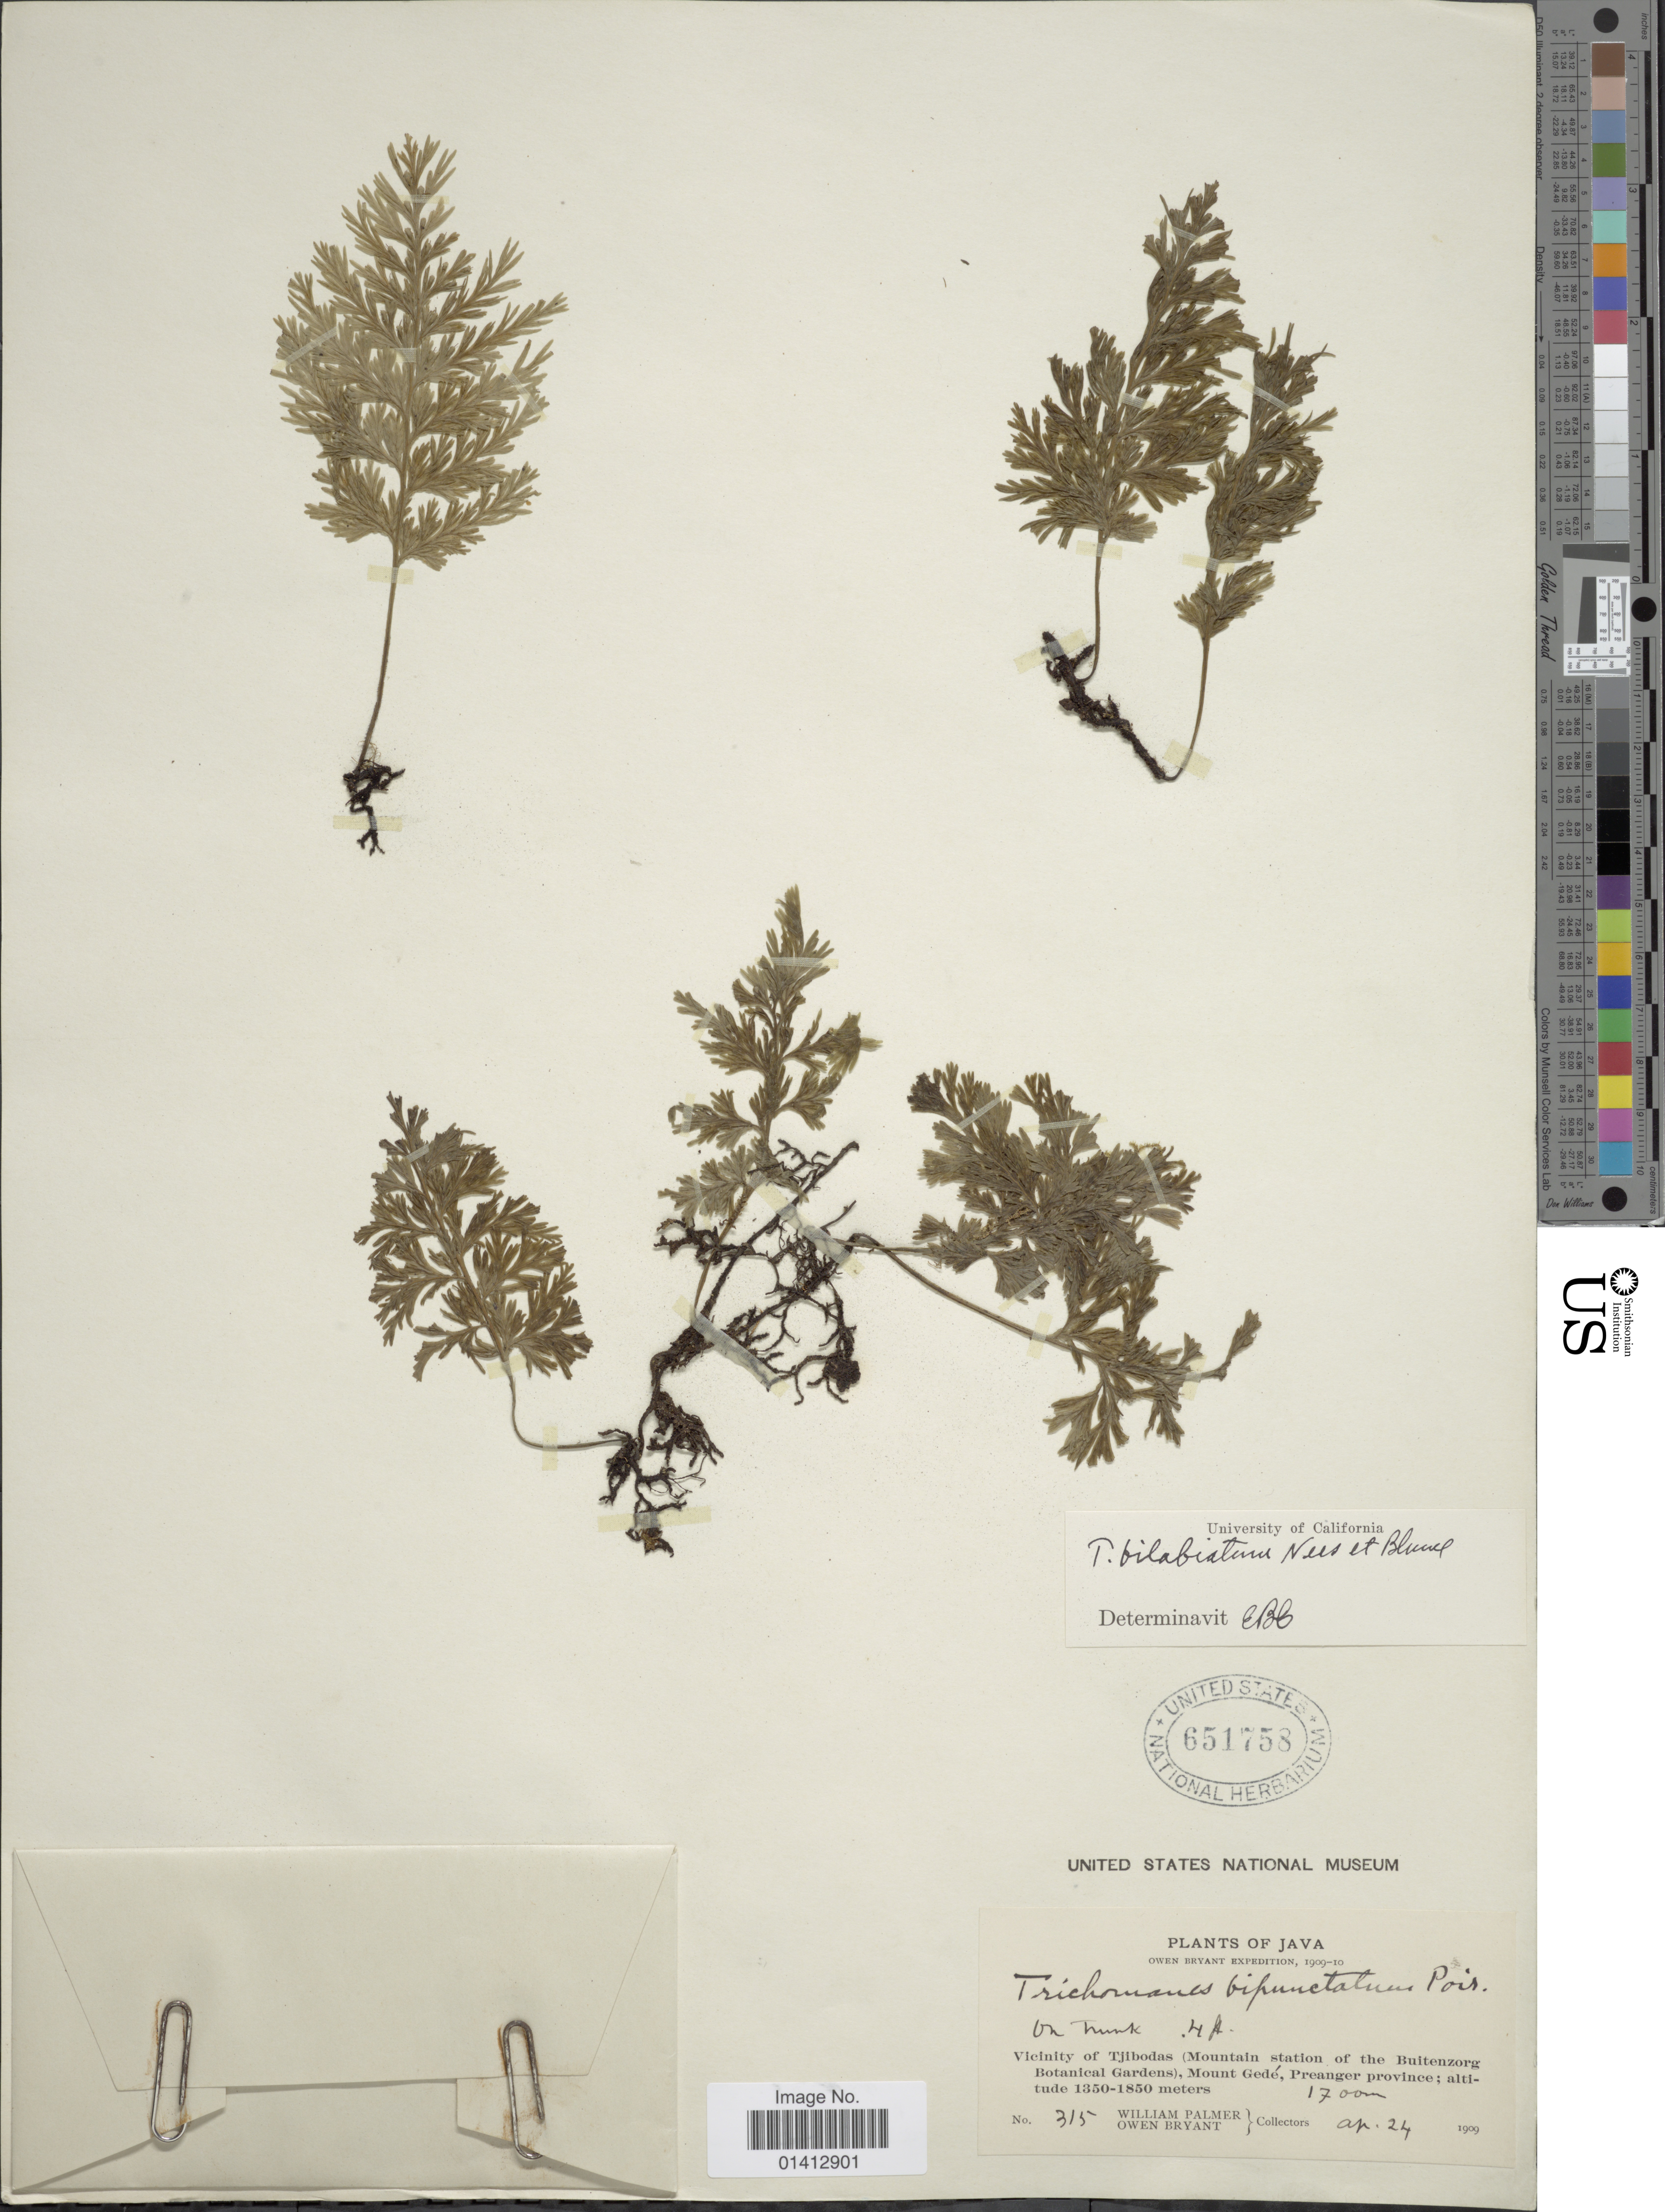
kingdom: Plantae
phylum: Tracheophyta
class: Polypodiopsida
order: Hymenophyllales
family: Hymenophyllaceae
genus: Crepidomanes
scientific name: Crepidomanes bilabiatum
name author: (Nees ex Blume) Copel.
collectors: W. Palmer & O. Bryant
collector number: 315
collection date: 1909-04-24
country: Indonesia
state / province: Java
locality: Vicinity of Tjibodas (Mountain station of the Buitenzorg Botanica Gardens), Mount Gedé, Preanger province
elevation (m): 1350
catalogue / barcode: US 651758